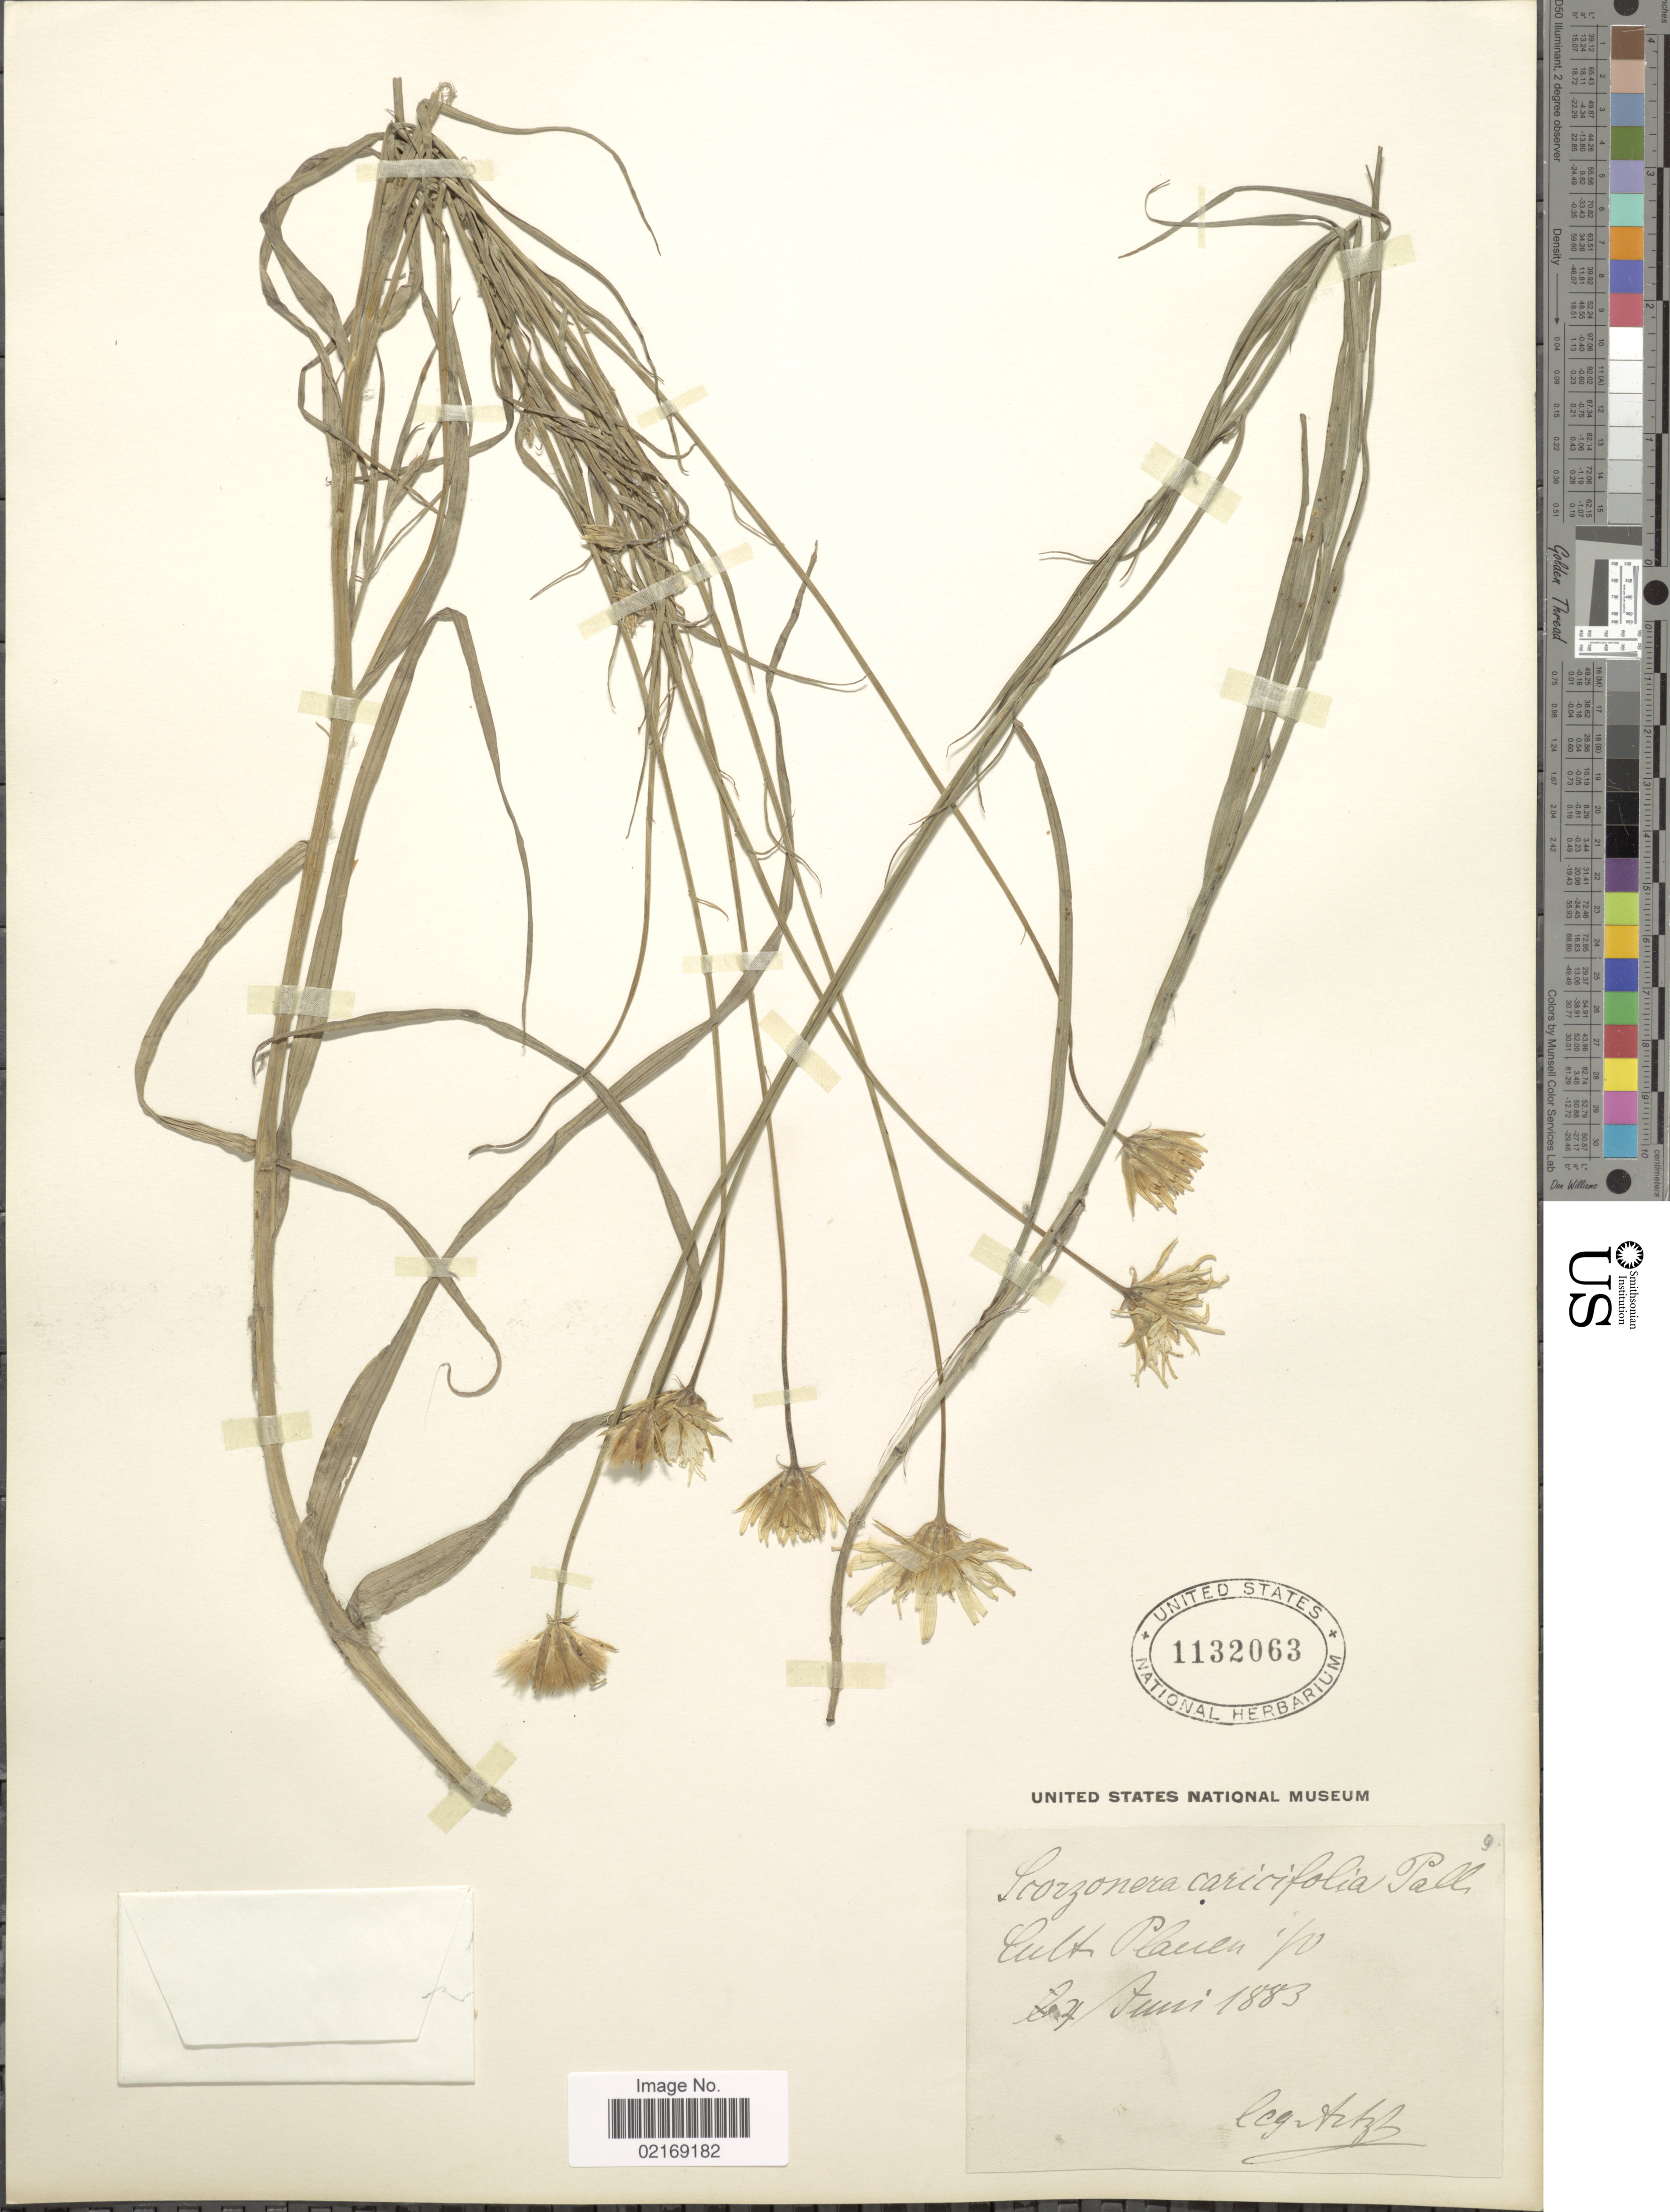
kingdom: Plantae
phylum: Tracheophyta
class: Magnoliopsida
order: Asterales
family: Asteraceae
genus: Scorzonera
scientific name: Scorzonera parviflora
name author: Jacq.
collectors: -. Artzb.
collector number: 9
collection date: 1883-06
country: Germany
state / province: Sachsen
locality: Cult Plauen 'to [interpreted]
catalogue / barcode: US 1132063